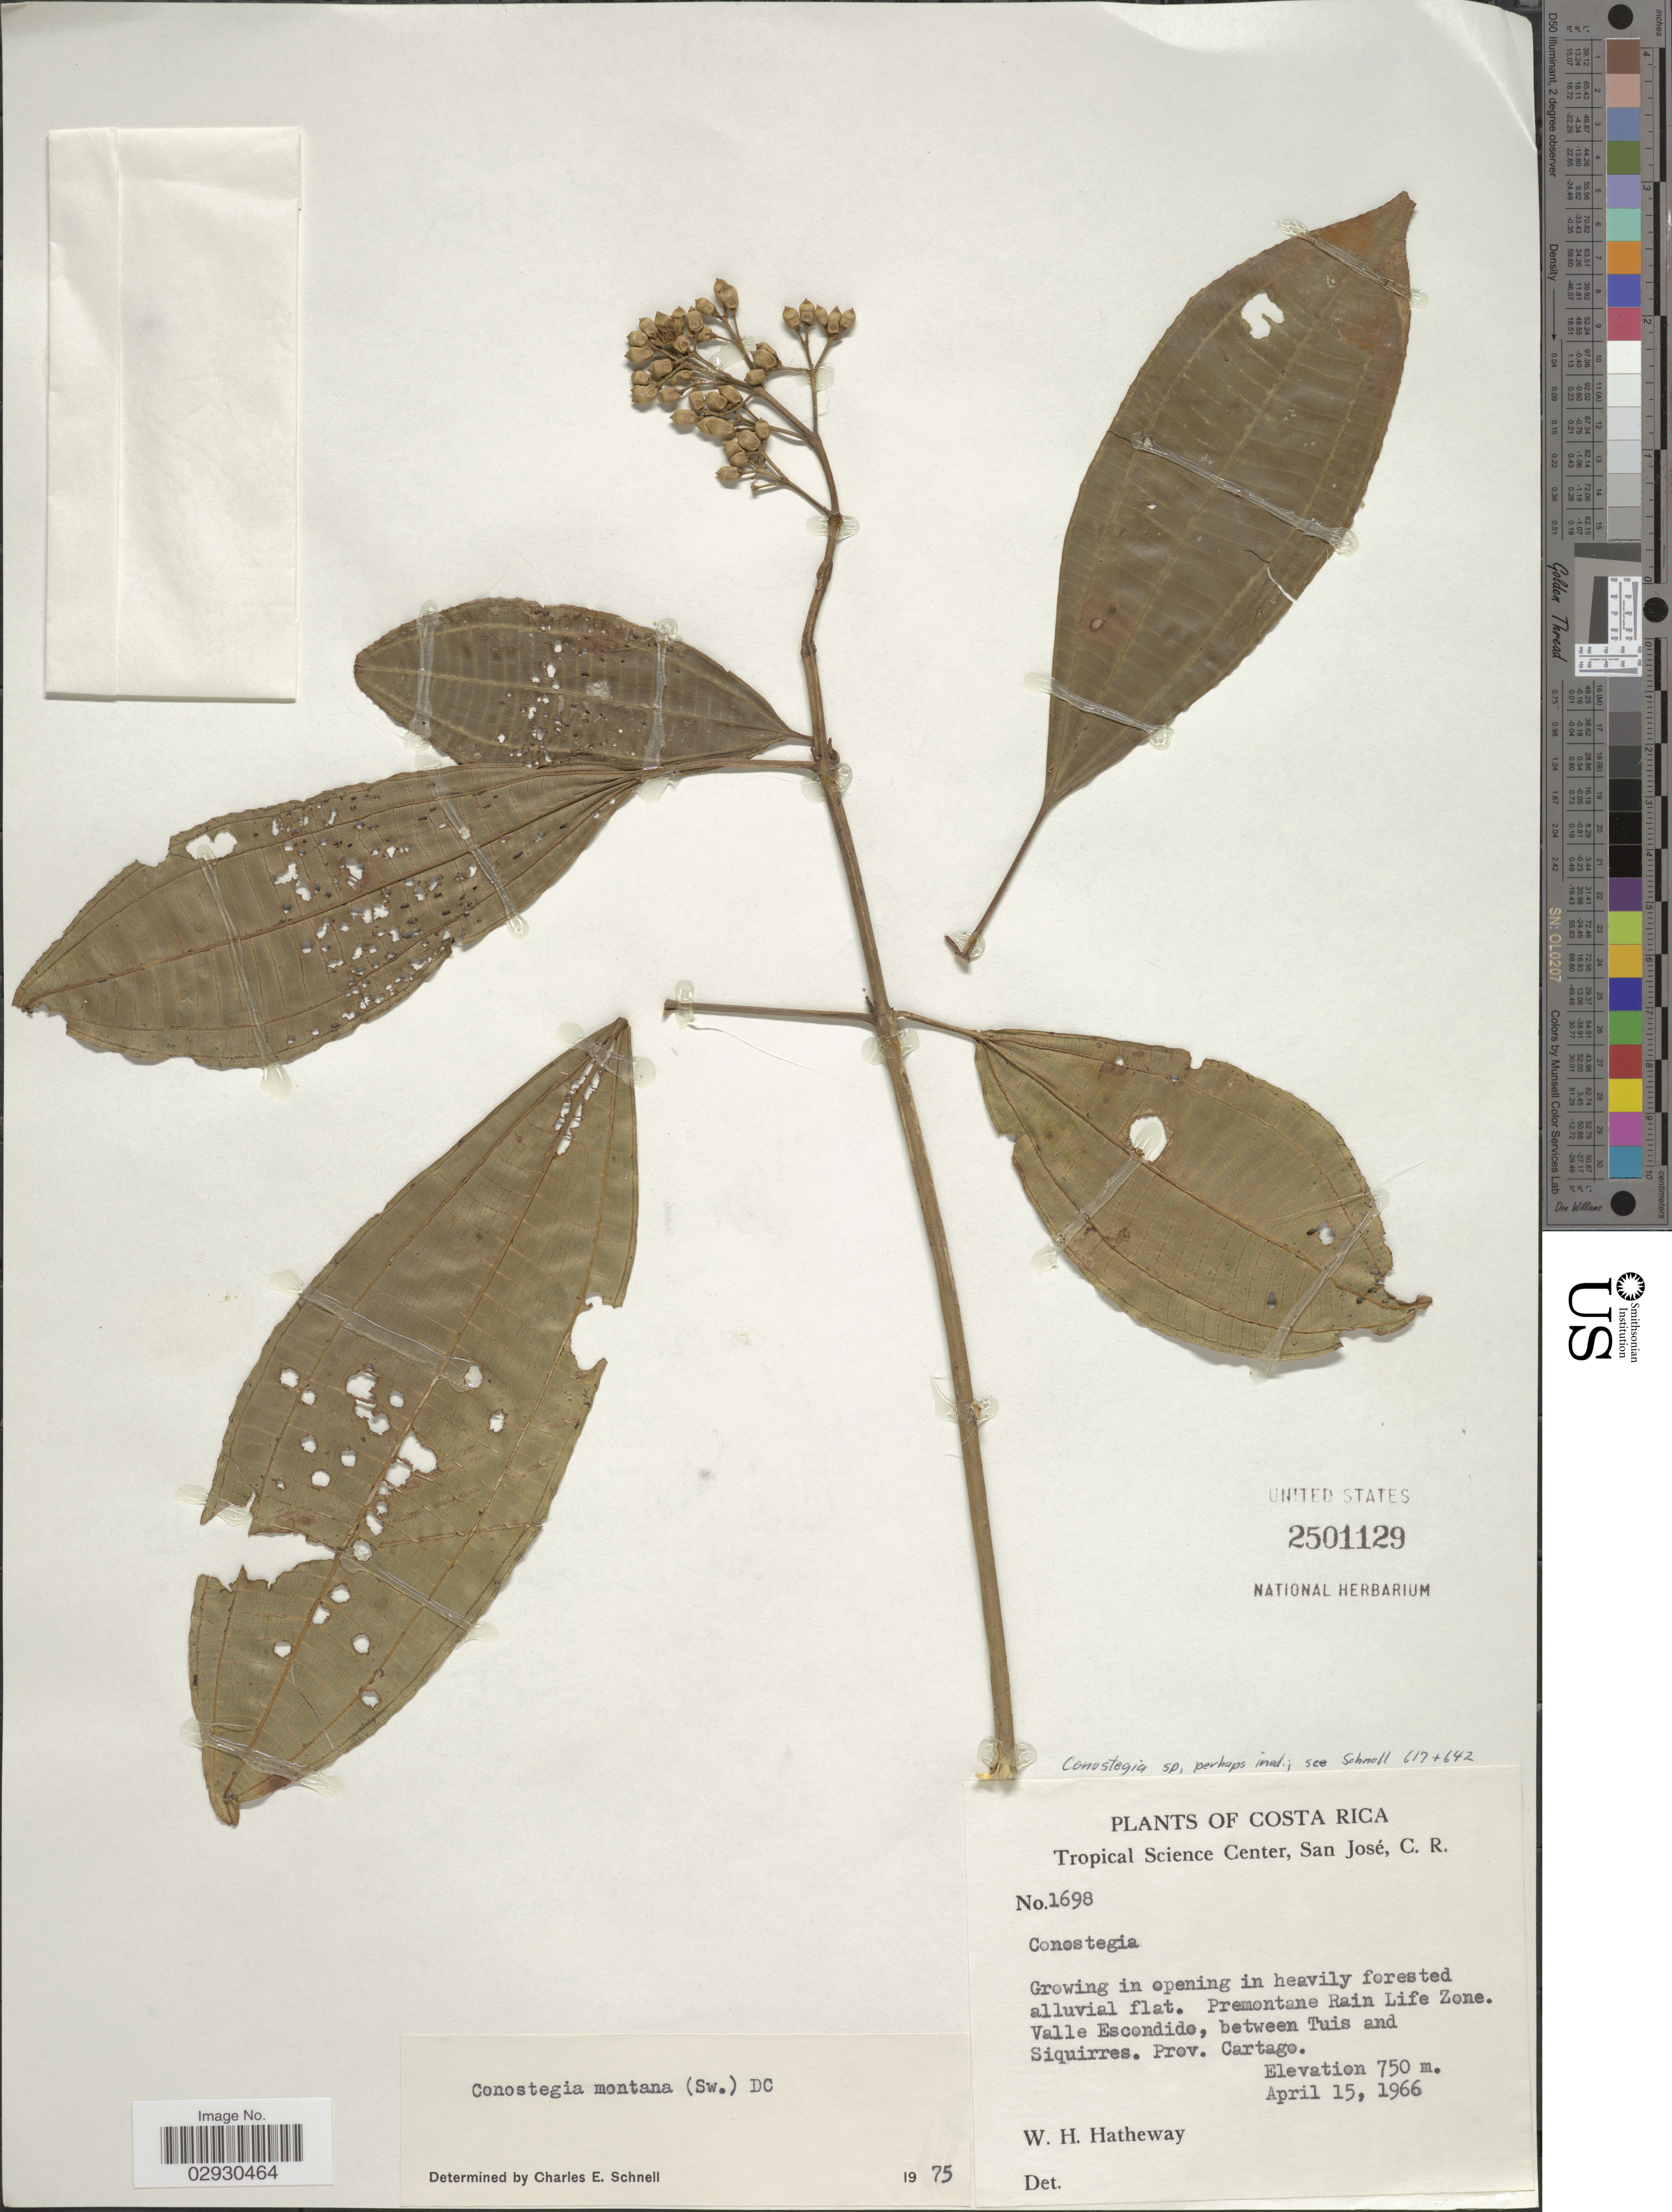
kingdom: Plantae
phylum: Tracheophyta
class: Magnoliopsida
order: Myrtales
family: Melastomataceae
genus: Conostegia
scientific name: Conostegia montana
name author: (Sw.) D. Don ex DC.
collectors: W. H. Hatheway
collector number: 1698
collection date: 1966-04-15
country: Costa Rica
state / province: Cartago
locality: Premontane Rain Life Zone, Valle Escondido, between Tuis and Siquirres.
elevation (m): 750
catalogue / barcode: US 2501129